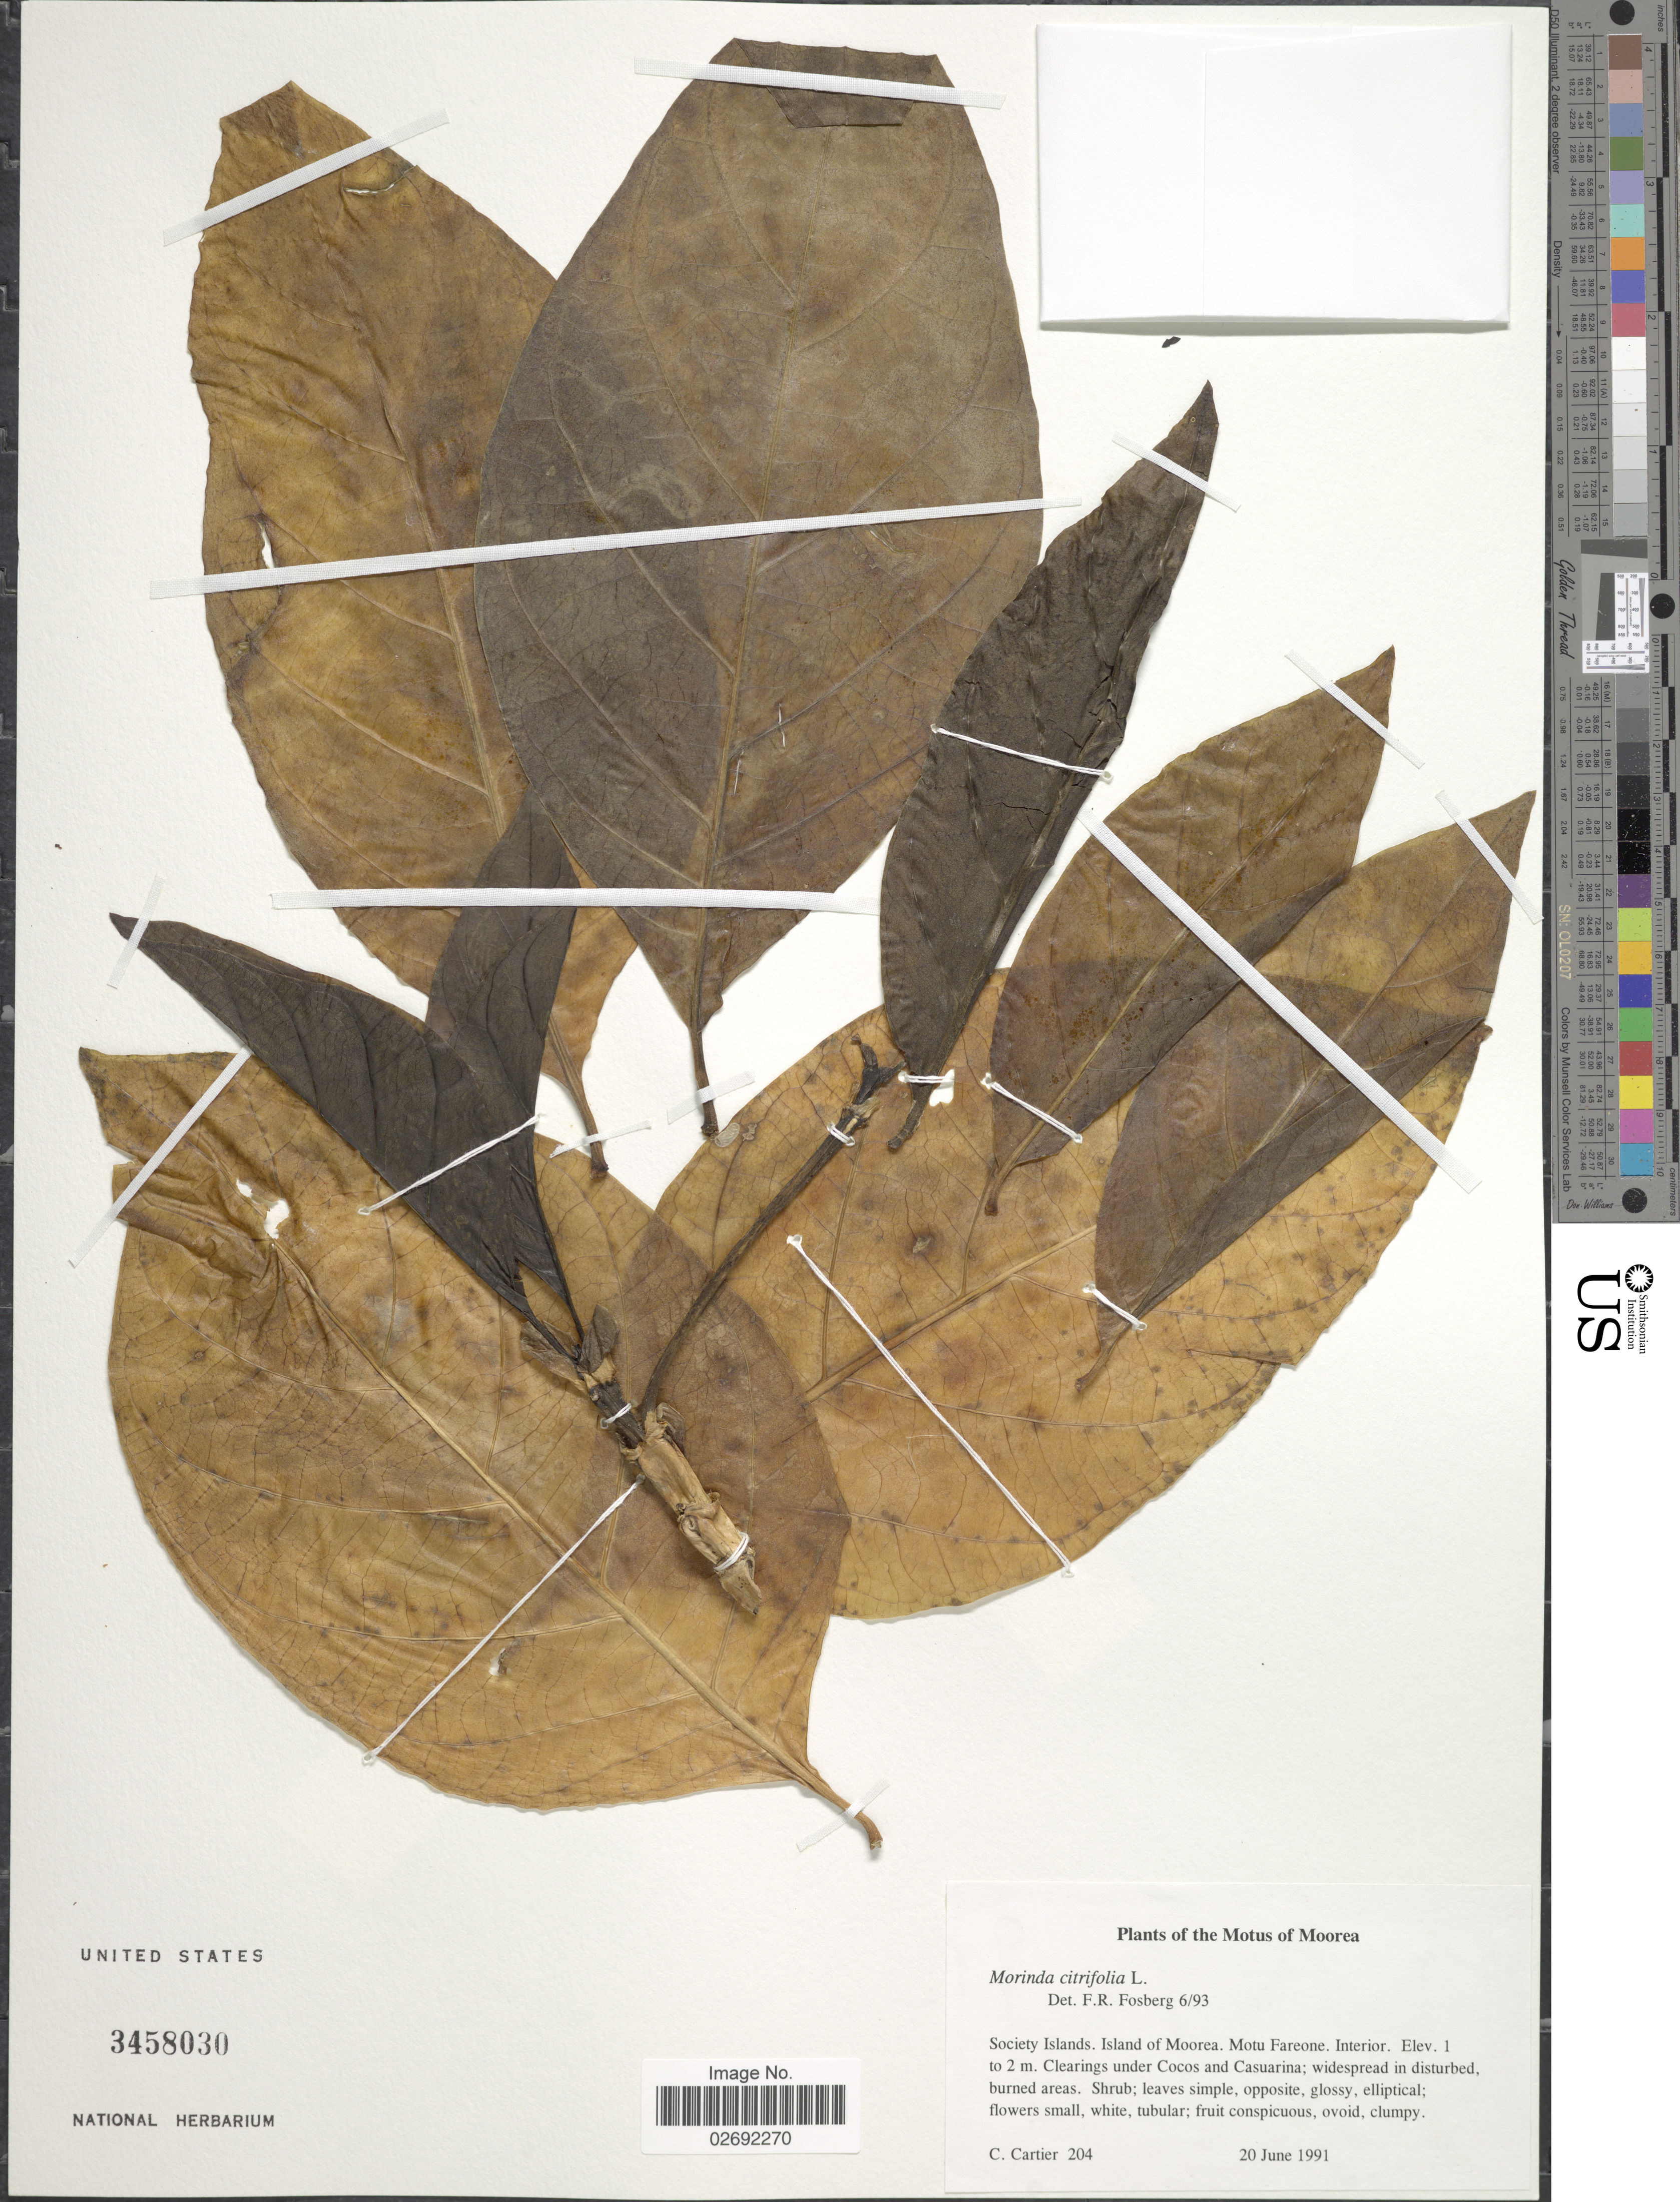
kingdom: Plantae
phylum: Tracheophyta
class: Magnoliopsida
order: Gentianales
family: Rubiaceae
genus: Morinda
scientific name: Morinda citrifolia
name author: L.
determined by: Fosberg, F. R.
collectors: C. Cartier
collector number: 204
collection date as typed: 20 Jun 1991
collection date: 1991-06-20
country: French Polynesia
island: Moorea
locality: Interior, Fareone [Society Is.]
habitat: Clearings under Cocos and Casuarina; widespread in disturbed, burned areas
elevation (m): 1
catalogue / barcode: US 3458030